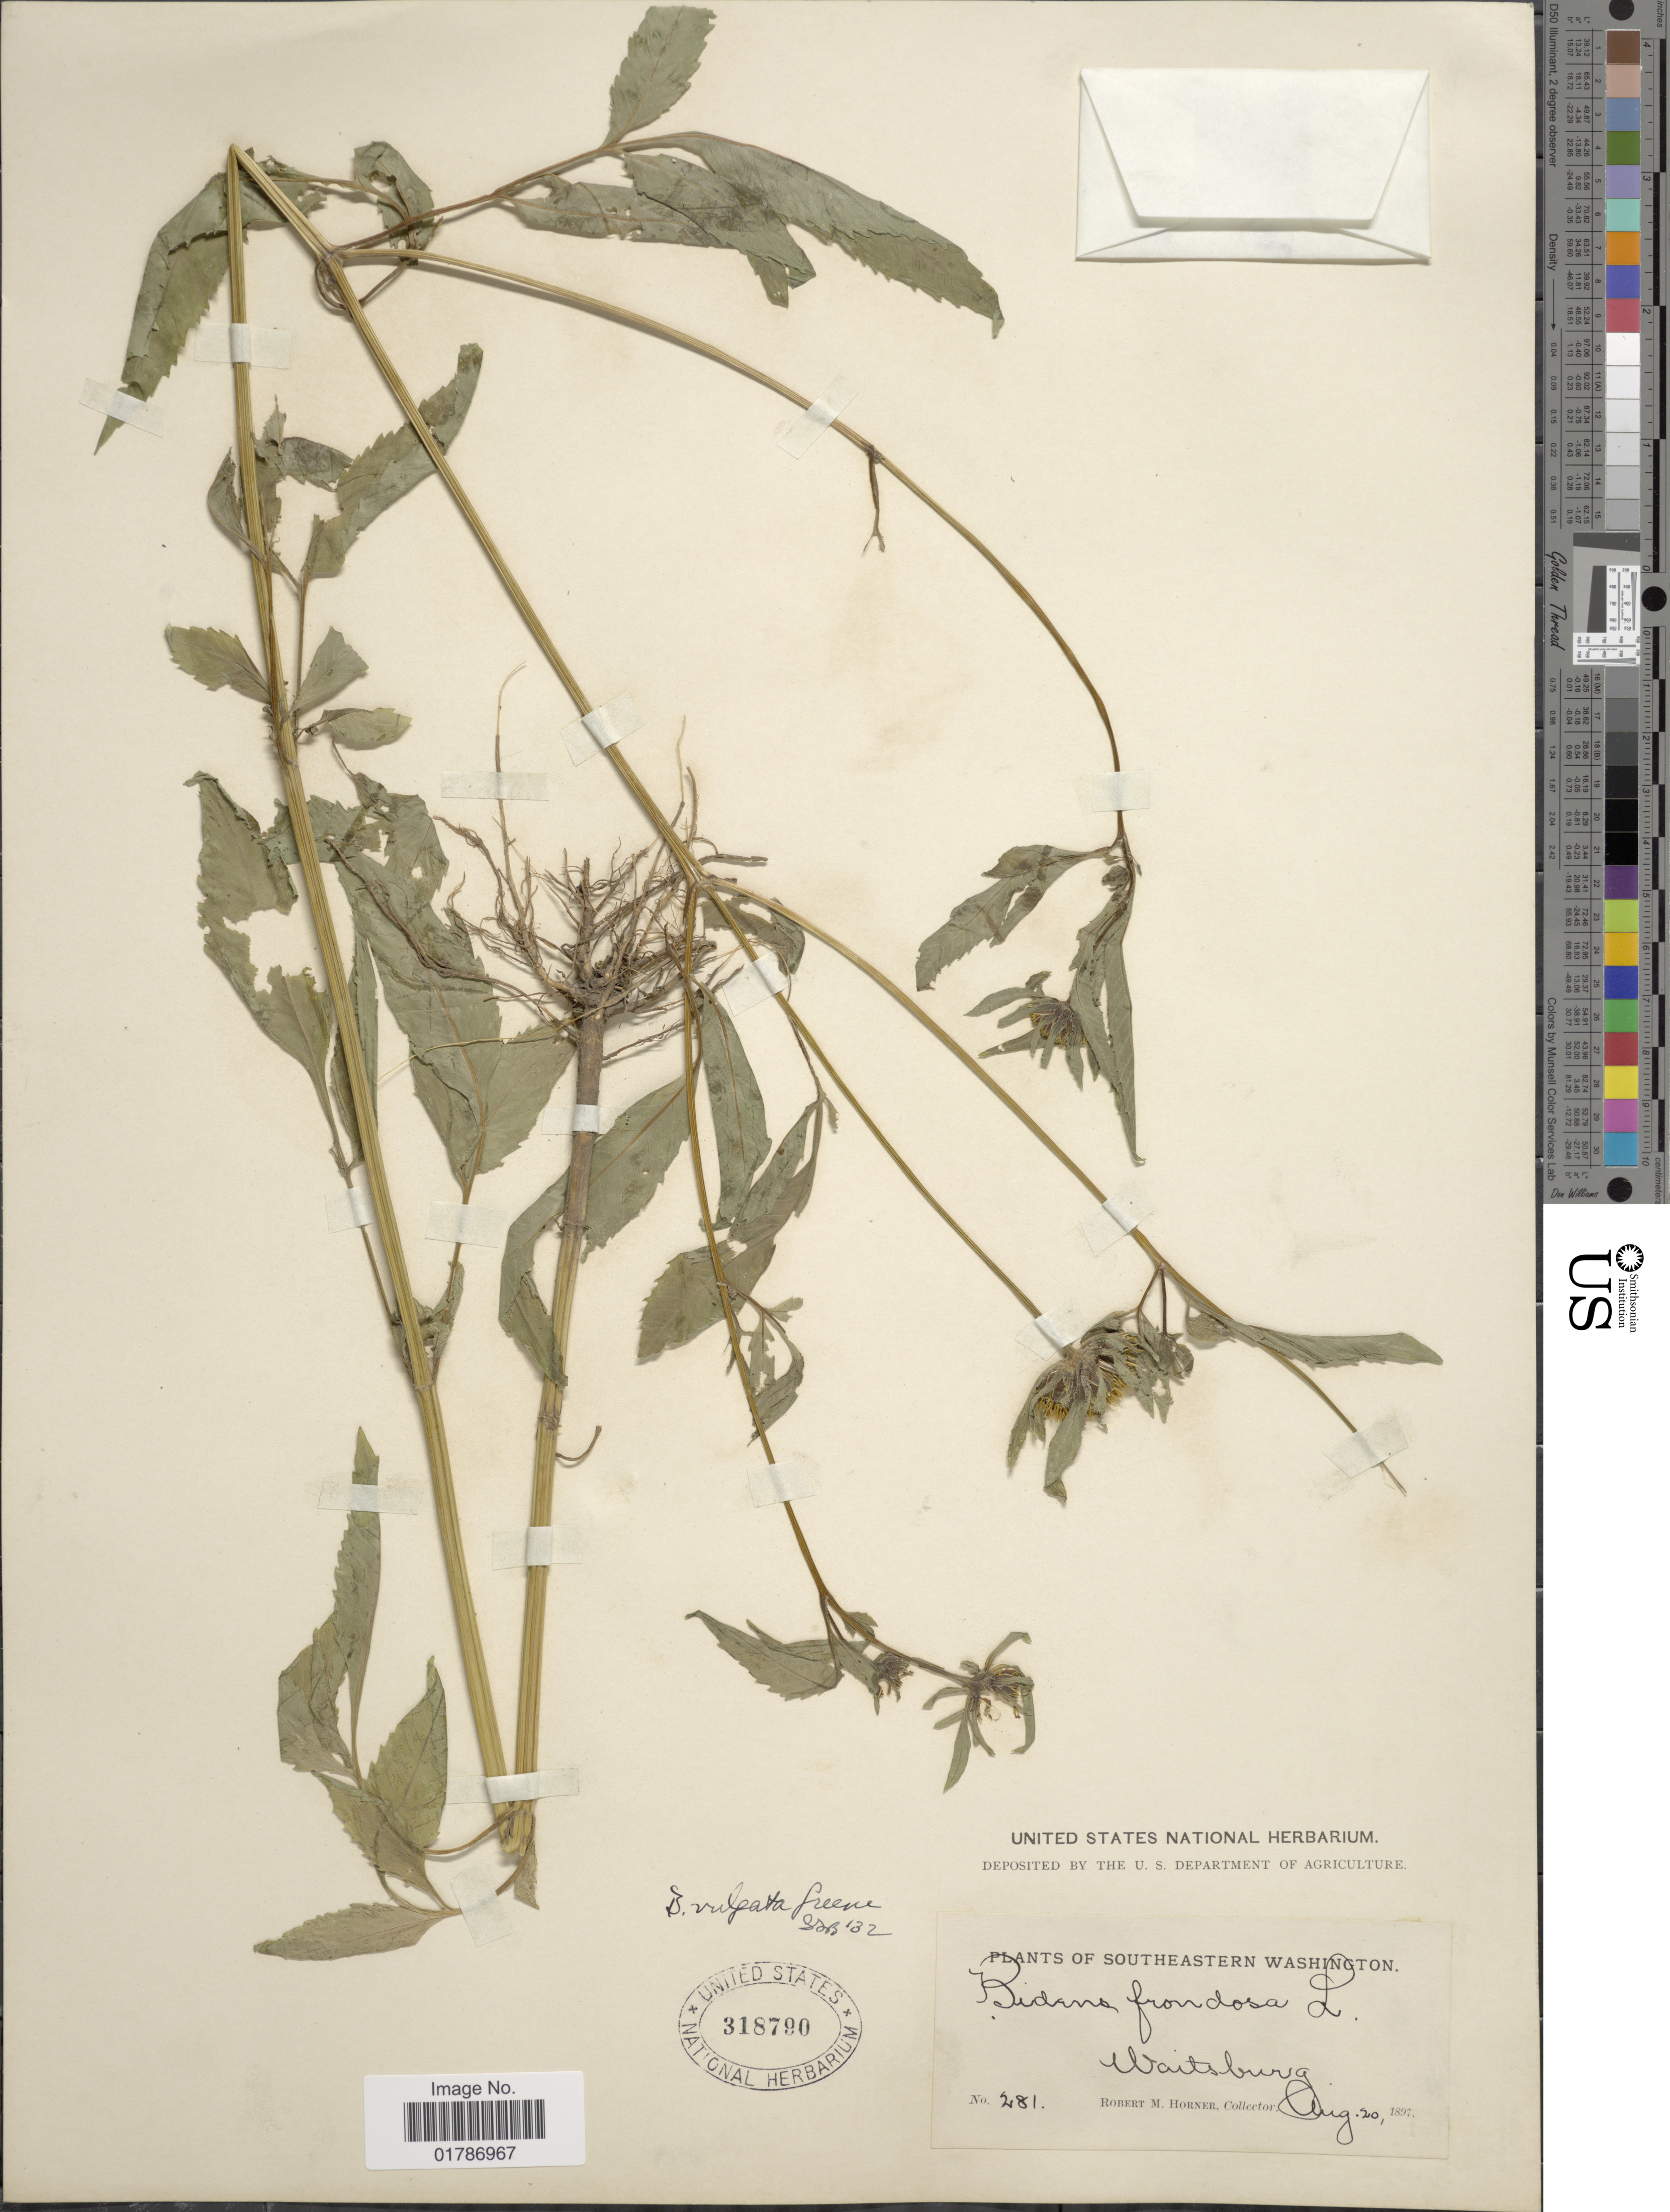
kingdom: Plantae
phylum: Tracheophyta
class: Magnoliopsida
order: Asterales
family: Asteraceae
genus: Bidens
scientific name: Bidens vulgata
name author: Greene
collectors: R. Horner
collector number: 281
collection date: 1897-08-20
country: United States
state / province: Washington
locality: Southeastern Washington, Waitsburg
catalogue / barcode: US 318790